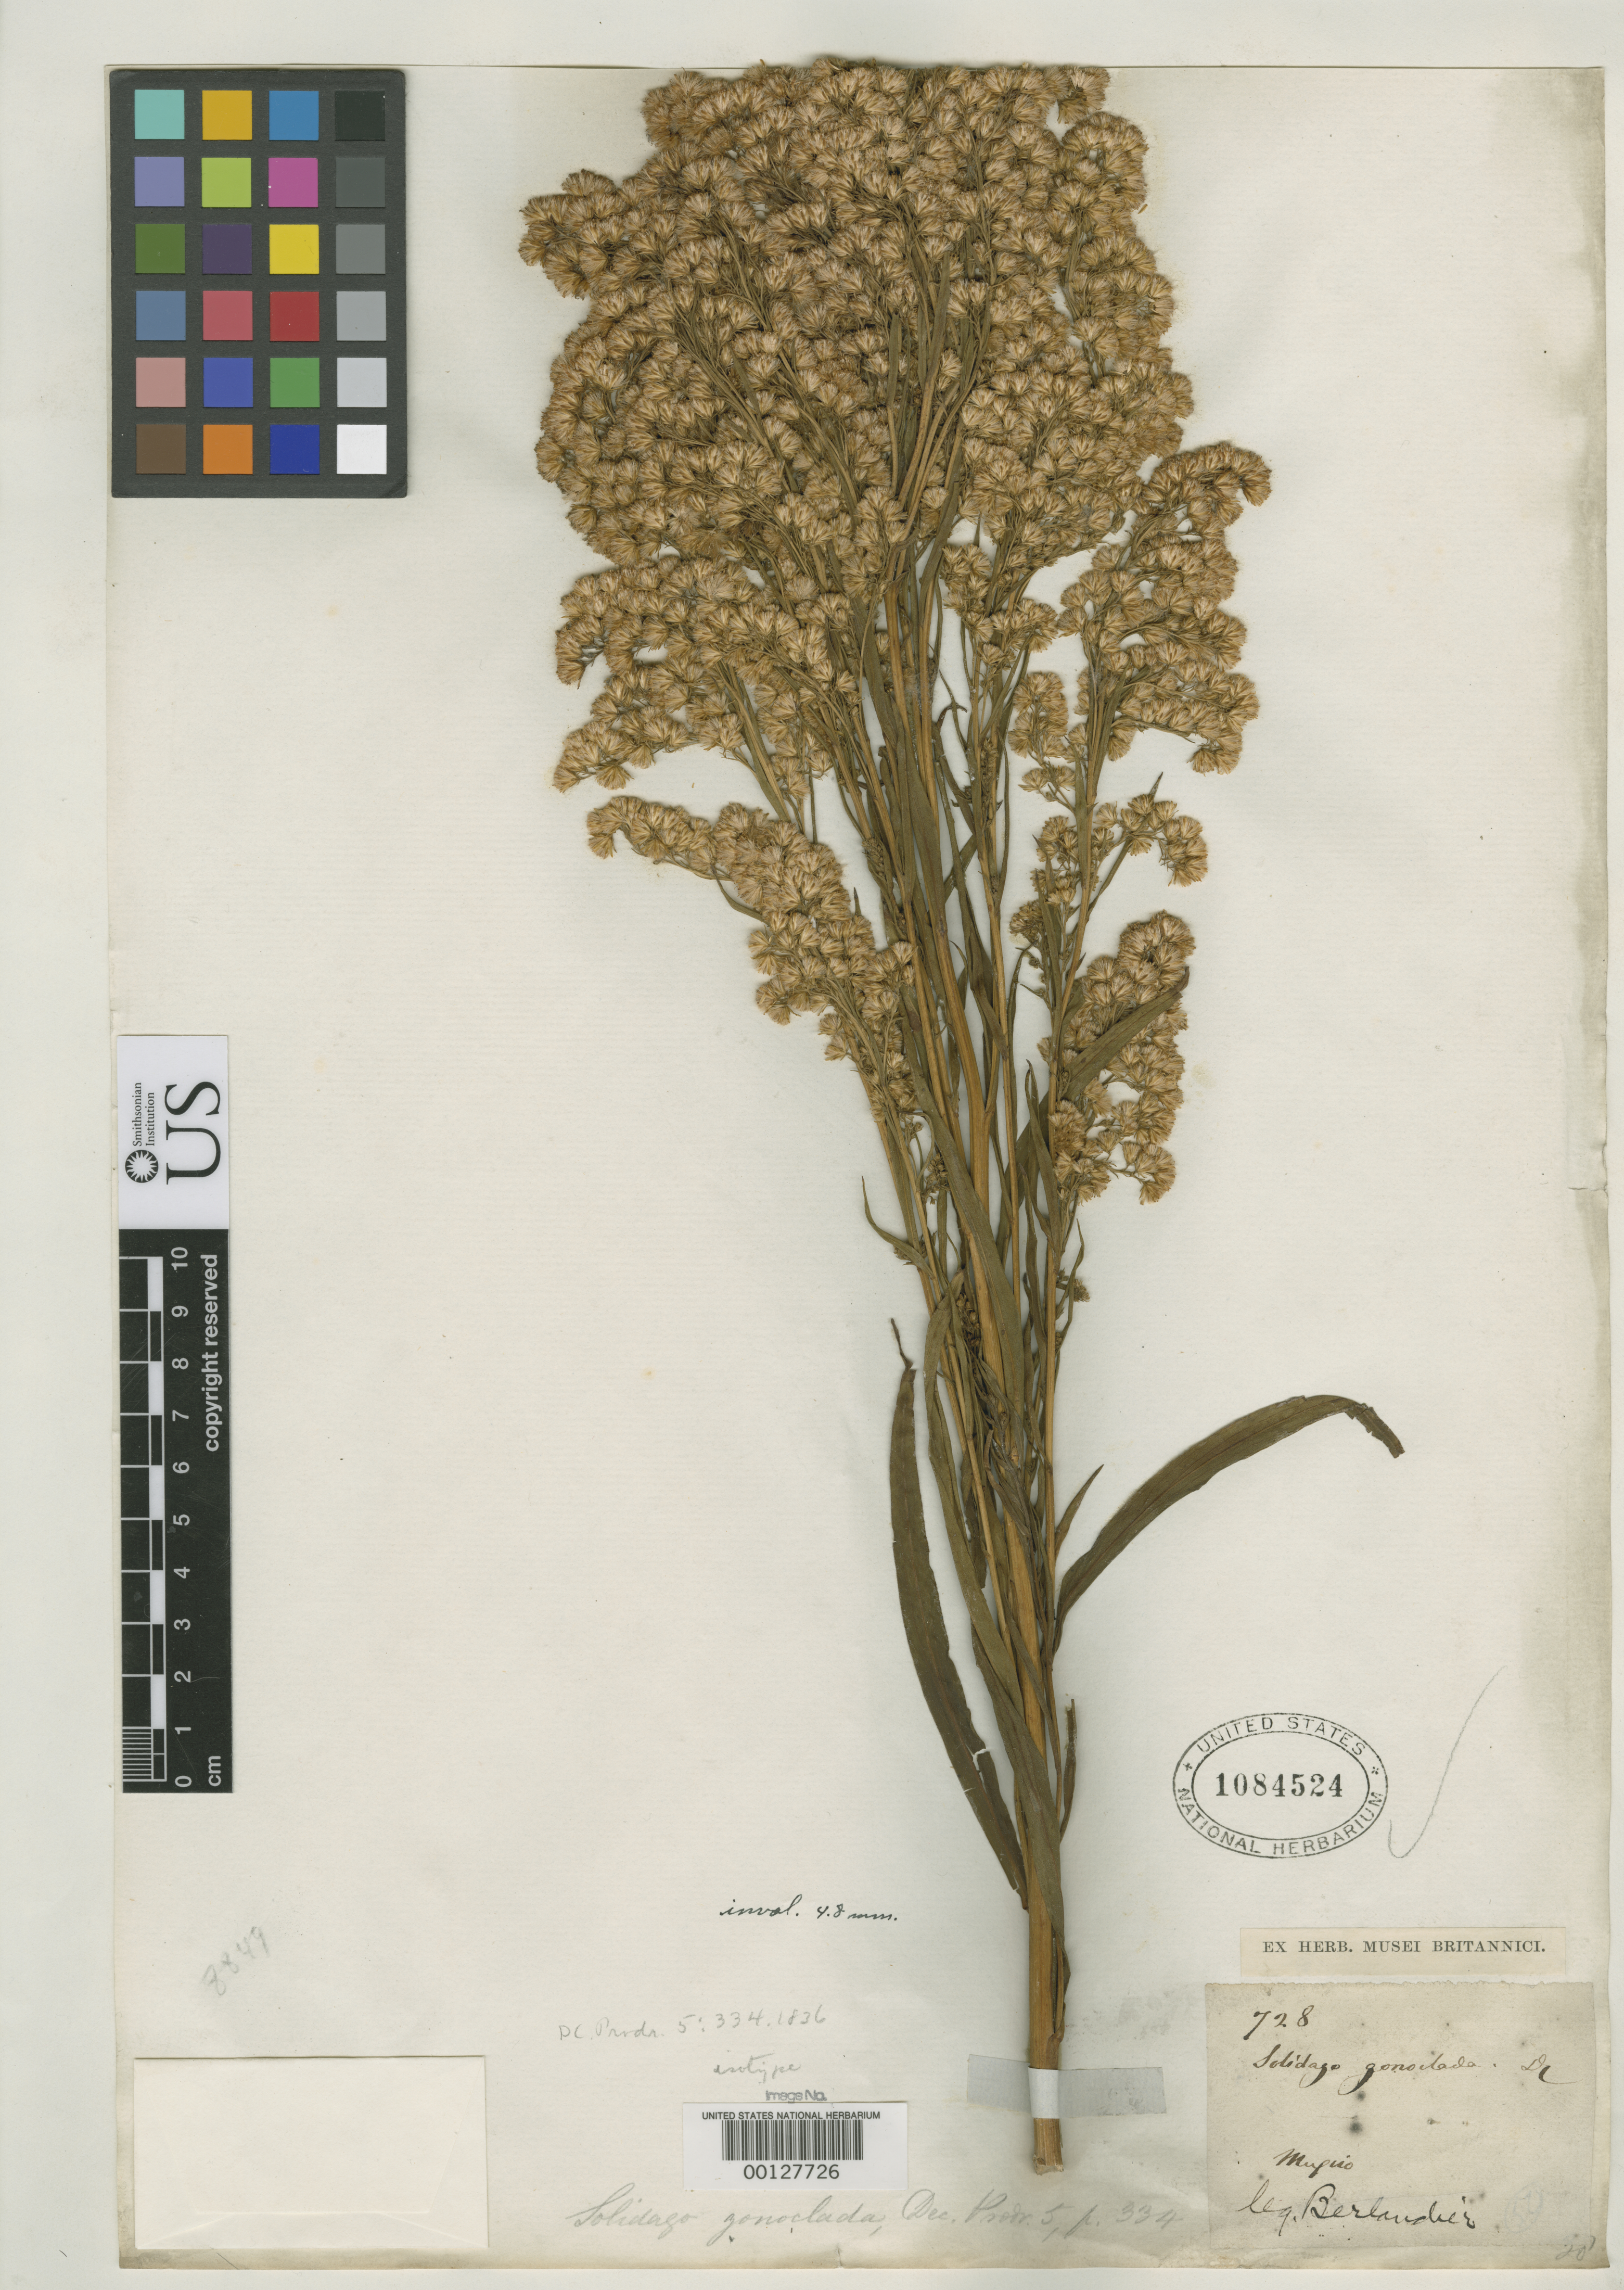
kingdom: Plantae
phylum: Tracheophyta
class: Magnoliopsida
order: Asterales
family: Asteraceae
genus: Solidago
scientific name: Solidago gonoclada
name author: DC.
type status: Isotype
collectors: J. L. Berlandier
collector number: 728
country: Mexico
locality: E of Monserrat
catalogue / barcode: US 1084524